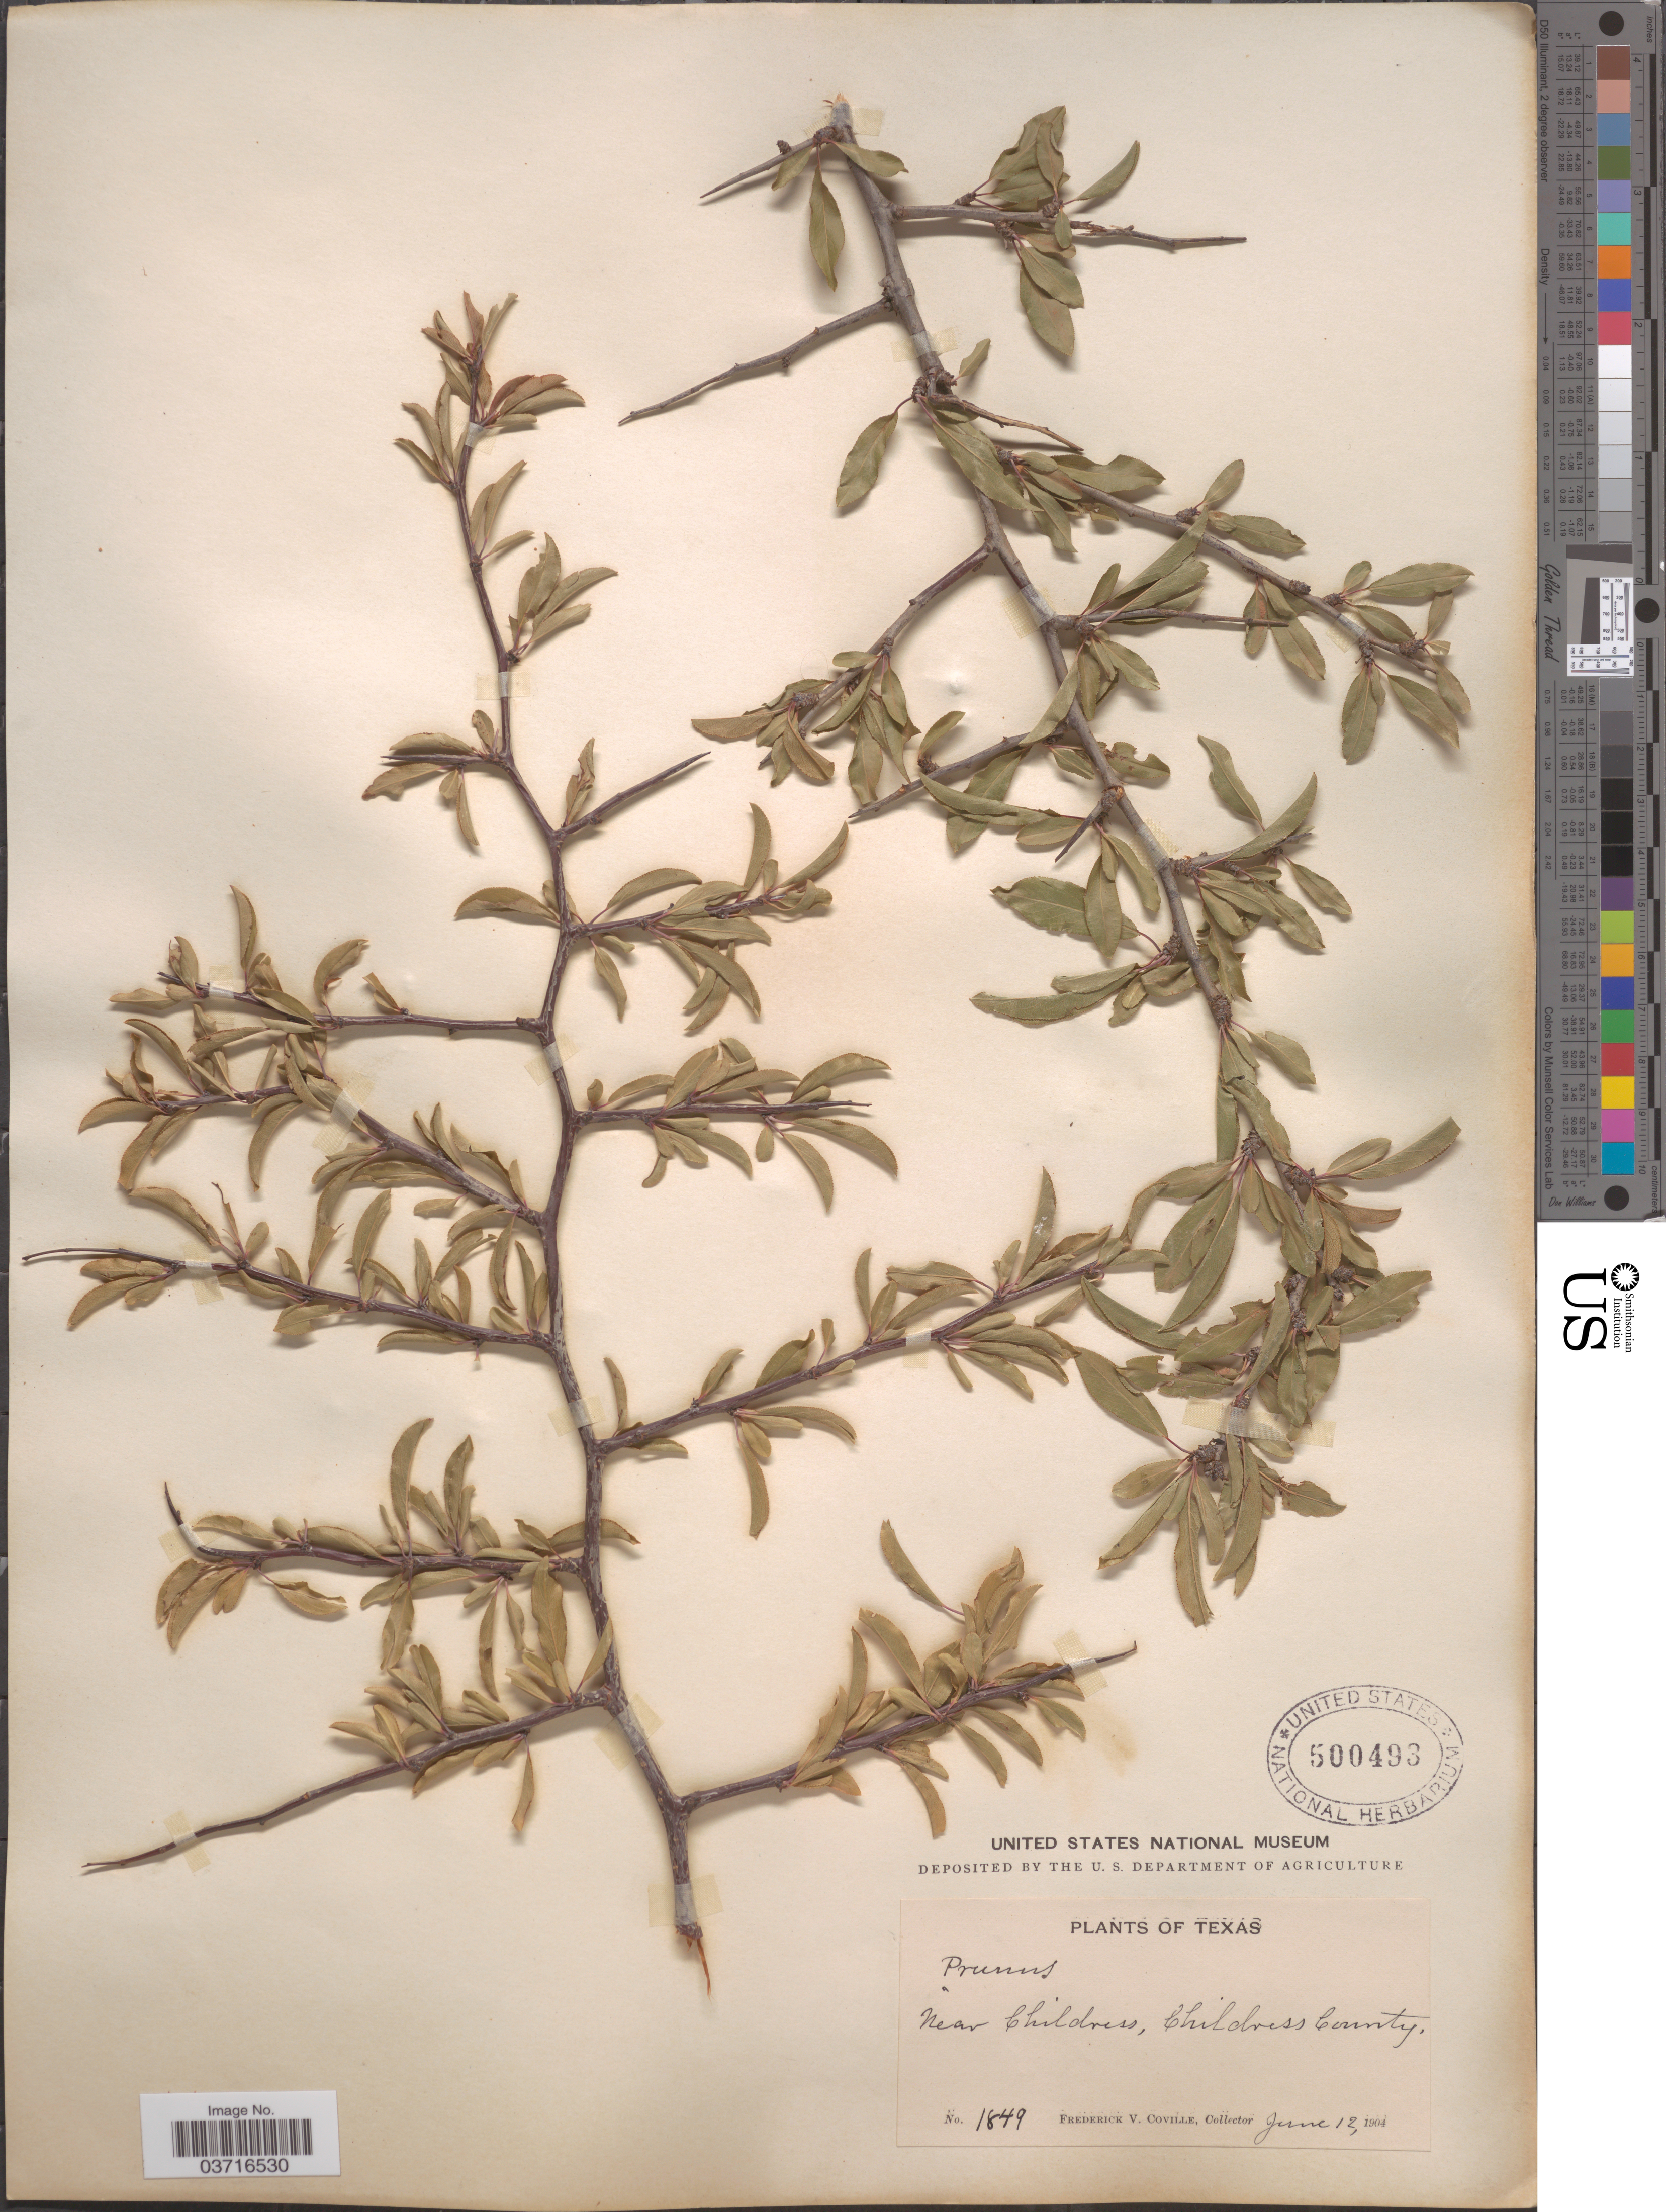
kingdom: Plantae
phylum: Tracheophyta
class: Magnoliopsida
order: Rosales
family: Rosaceae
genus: Prunus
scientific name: Prunus watsonii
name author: Sarg.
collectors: F. V. Coville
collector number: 1849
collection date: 1904-06-12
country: United States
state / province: Texas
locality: Near Childress, Childress County.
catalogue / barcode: US 500493